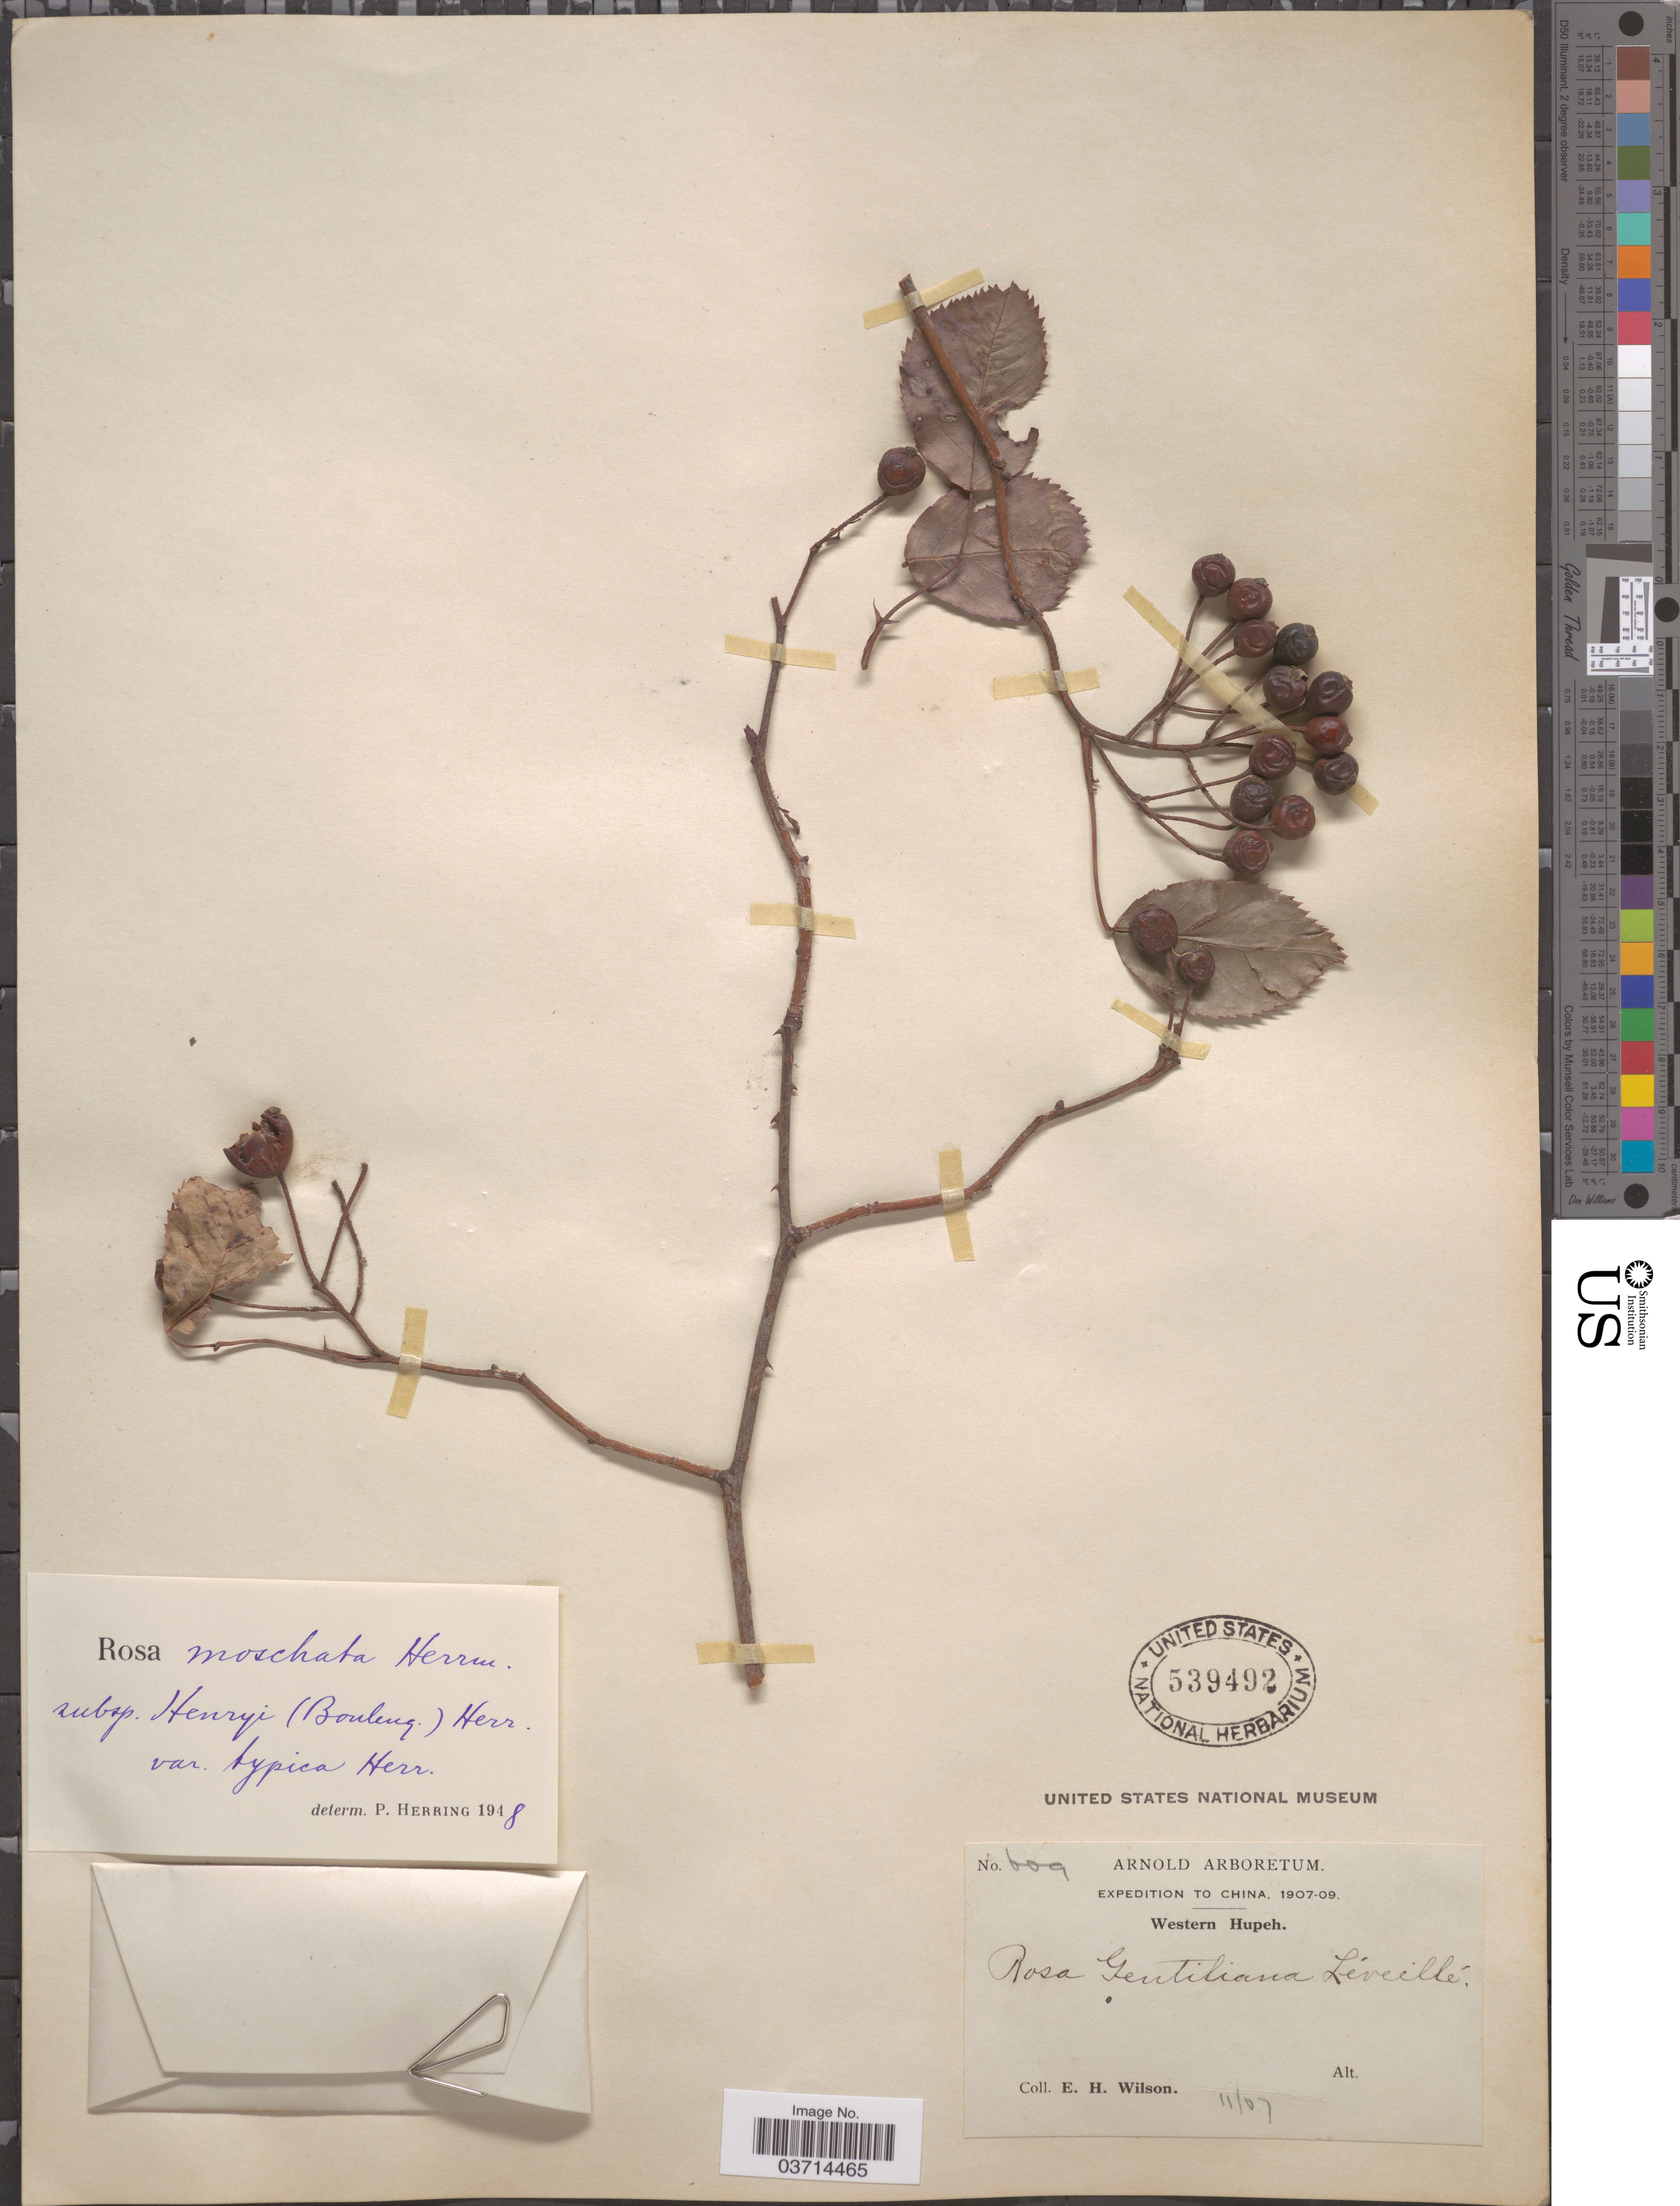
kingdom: Plantae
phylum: Tracheophyta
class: Magnoliopsida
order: Rosales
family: Rosaceae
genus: Rosa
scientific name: Rosa henryi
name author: Boulenger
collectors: E. Wilson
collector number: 609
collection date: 1907-11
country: China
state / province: Hubei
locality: Western Hupeh.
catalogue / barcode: US 539492